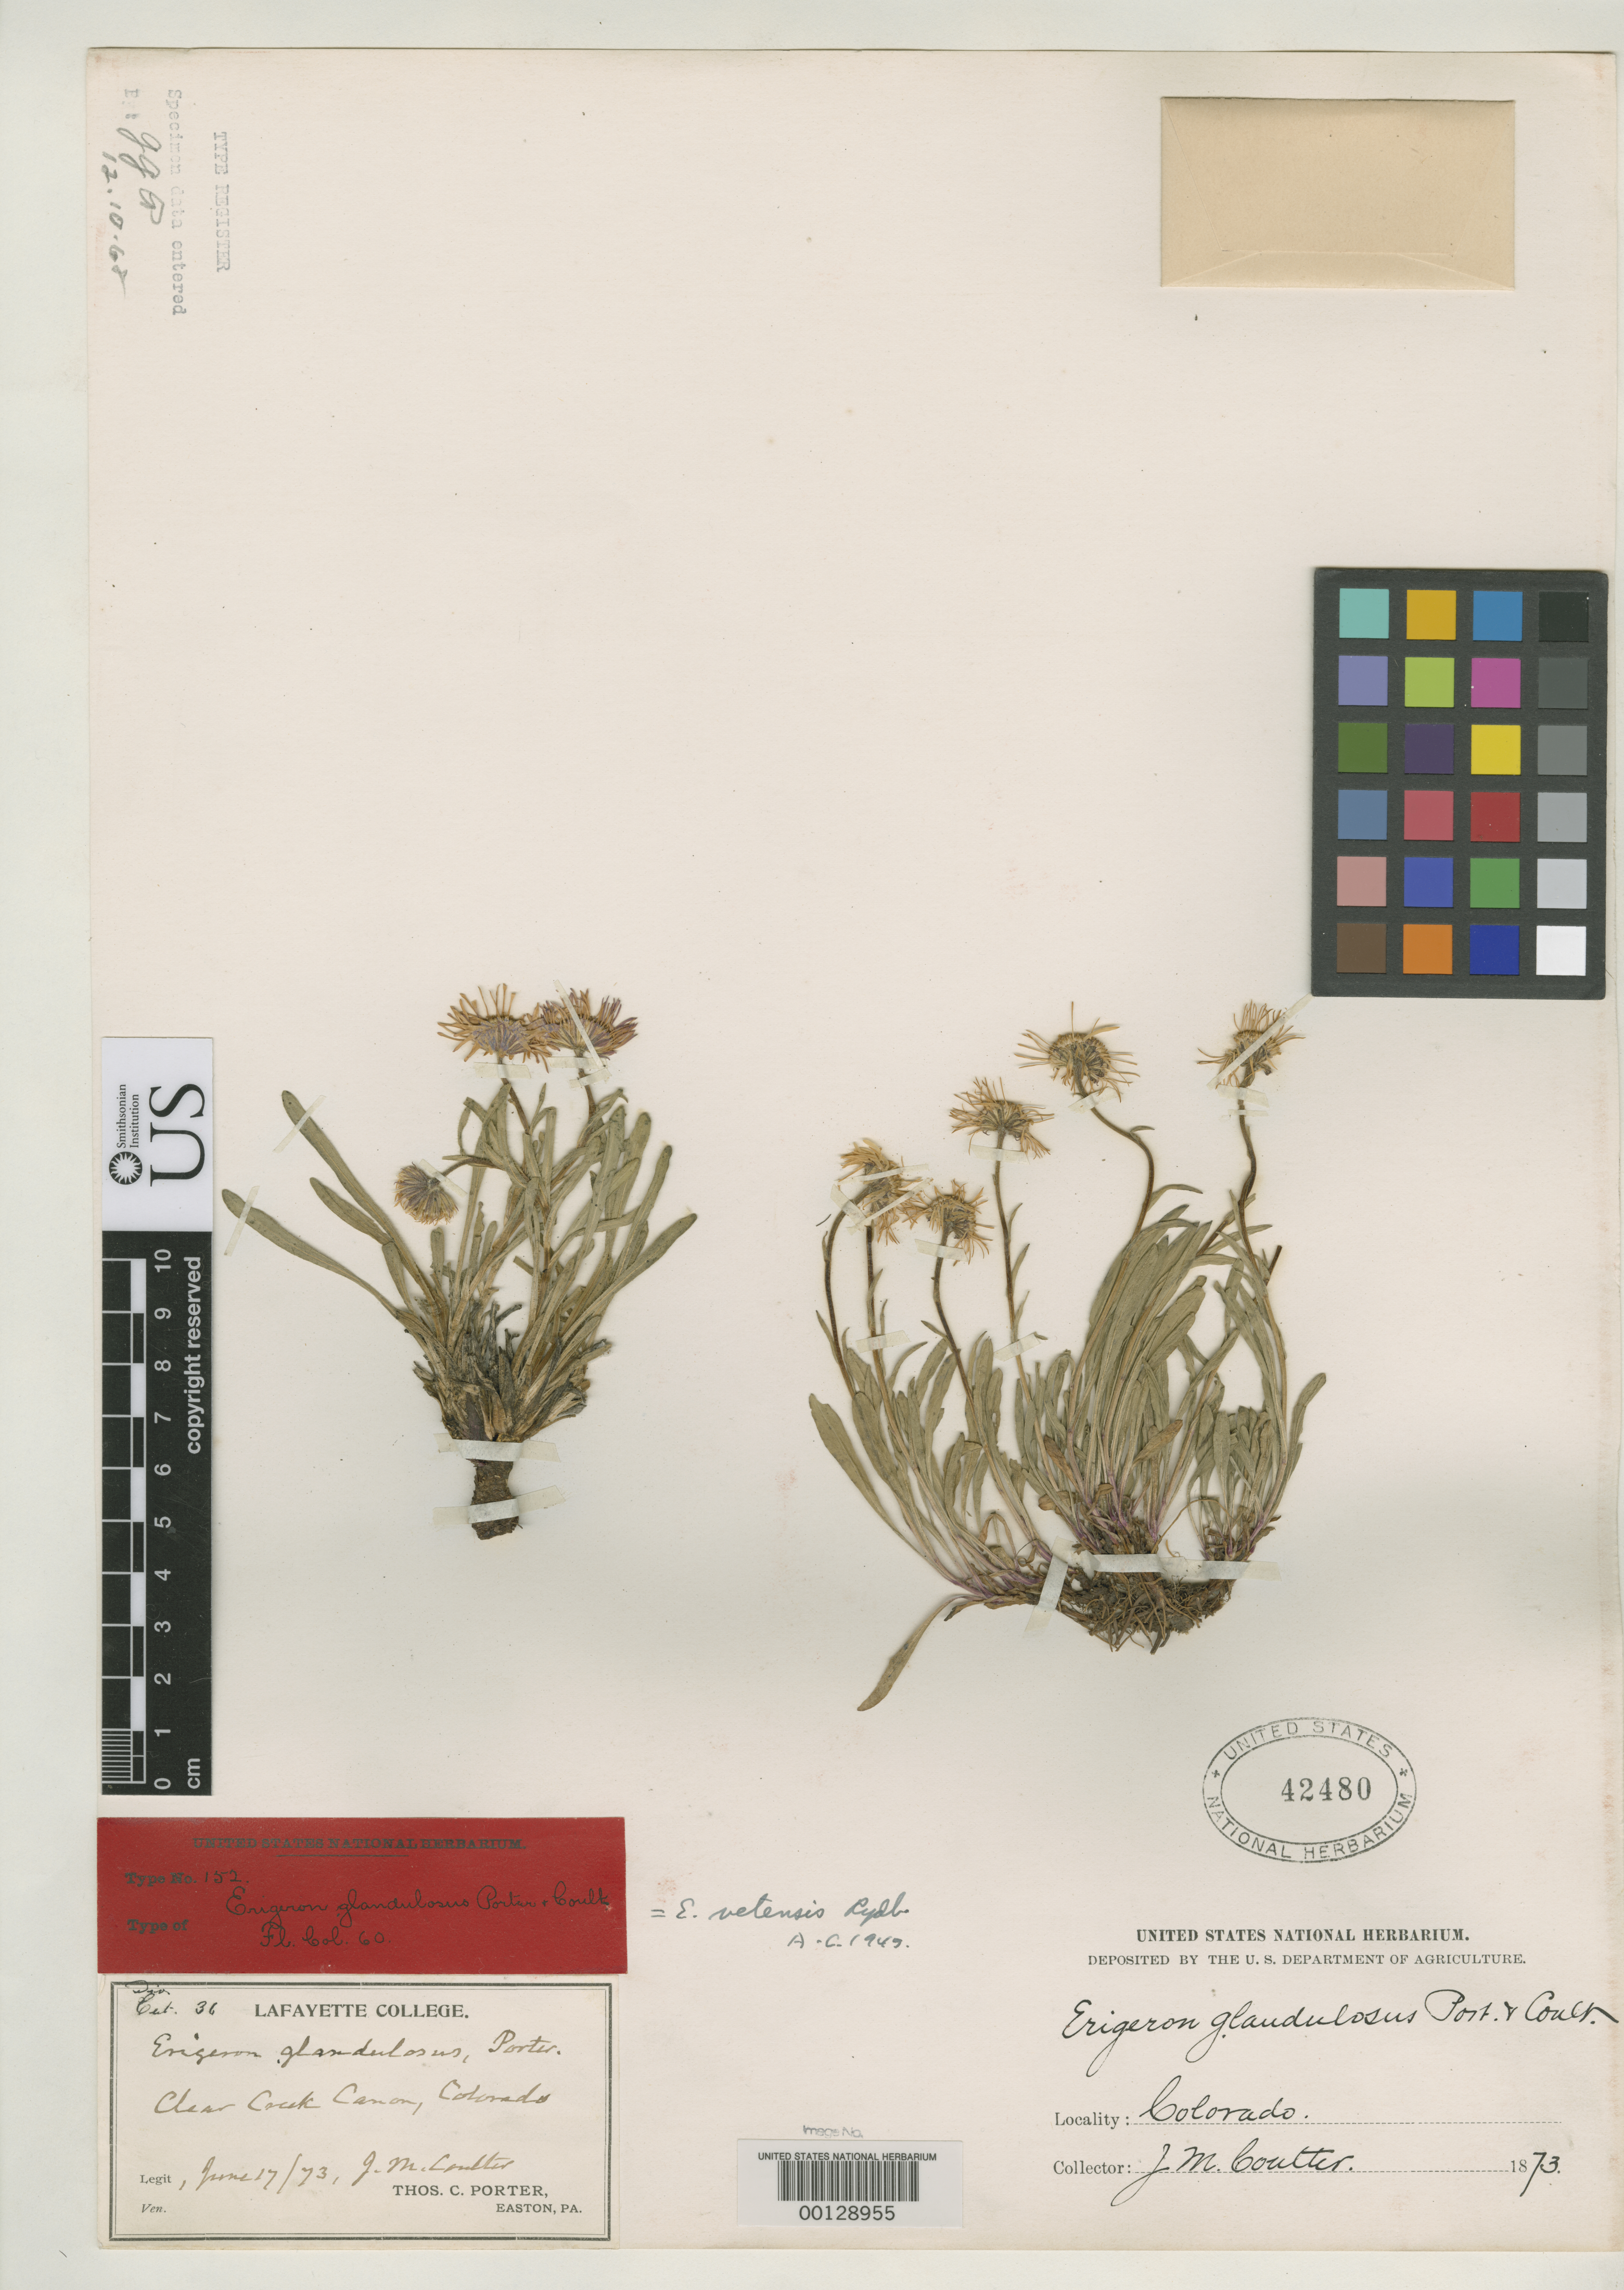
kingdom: Plantae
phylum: Tracheophyta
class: Magnoliopsida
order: Asterales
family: Asteraceae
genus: Erigeron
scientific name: Erigeron glandulosus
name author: Porter & J.M. Coult.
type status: Type Collection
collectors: J. M. Coulter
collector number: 36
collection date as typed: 17 Jun 1873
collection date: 1873-06-17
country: United States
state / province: Colorado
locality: Clear Creek Canyon.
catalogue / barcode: US 42480